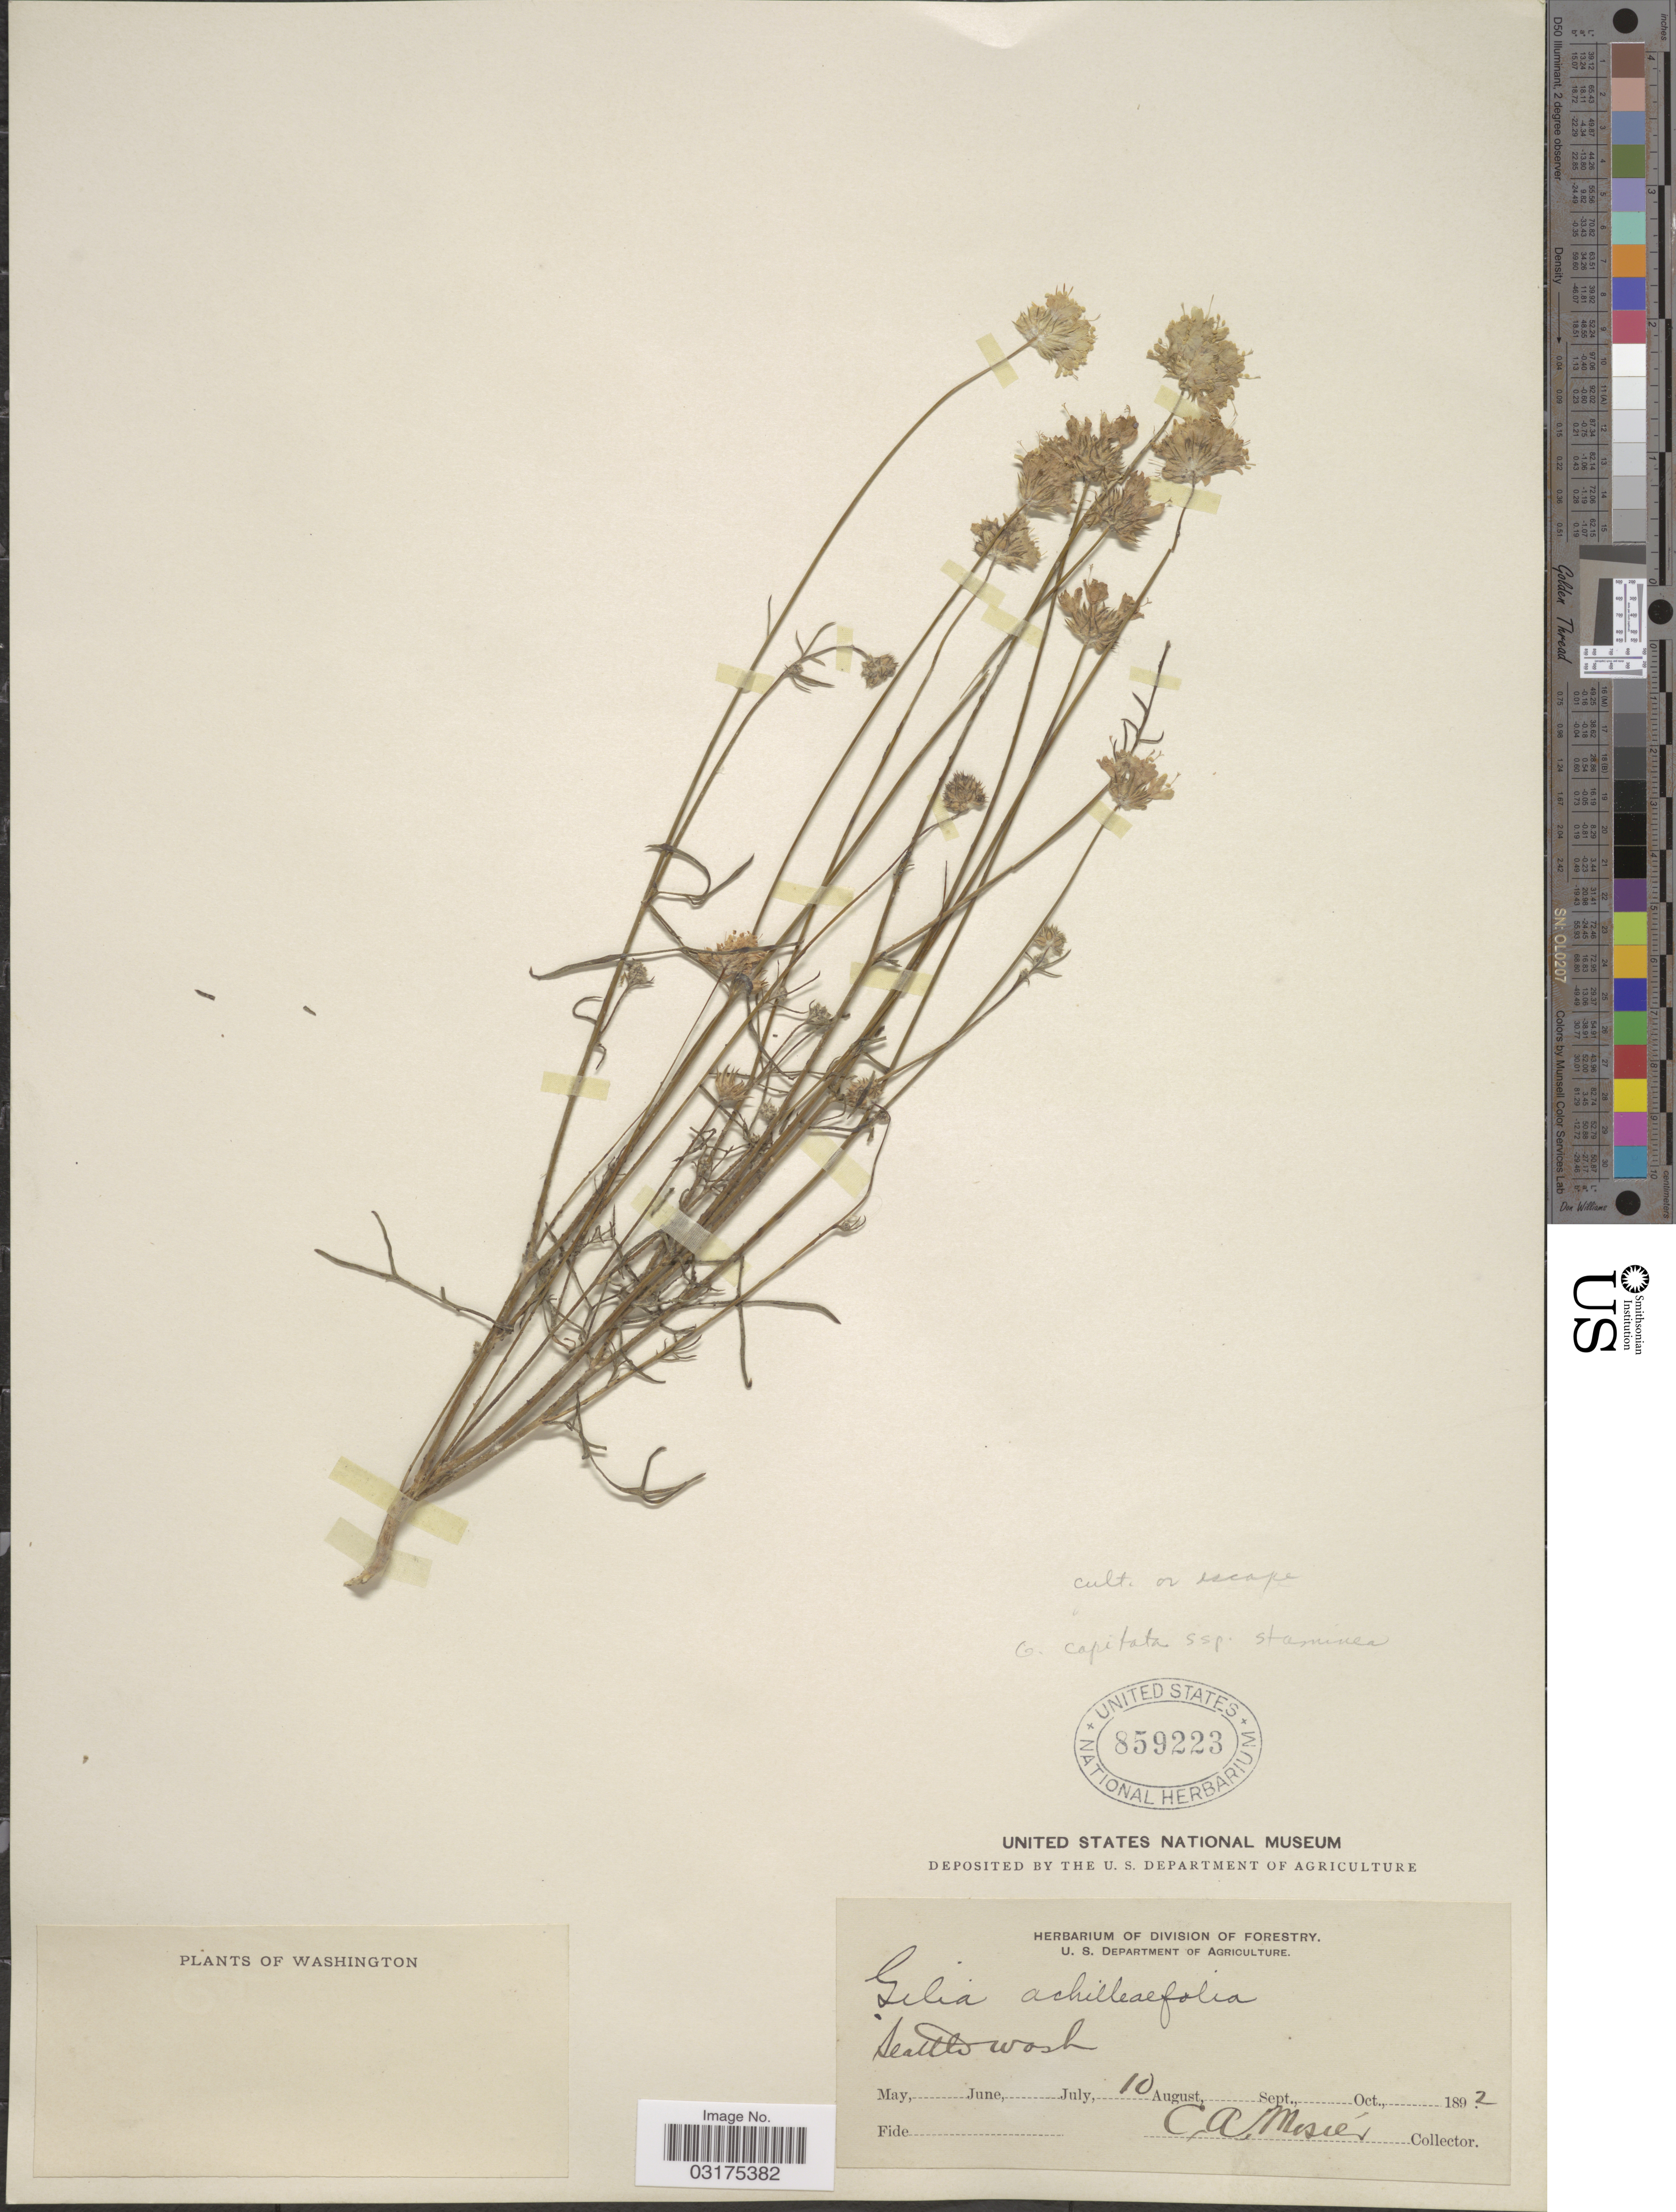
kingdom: Plantae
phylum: Tracheophyta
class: Magnoliopsida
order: Ericales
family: Polemoniaceae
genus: Gilia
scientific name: Gilia capitata subsp. staminea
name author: (Greene) V.E. Grant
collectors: C. A. Mosier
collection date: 1892-07-10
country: United States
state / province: Washington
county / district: King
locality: Seattle, Wash.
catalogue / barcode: US 859223